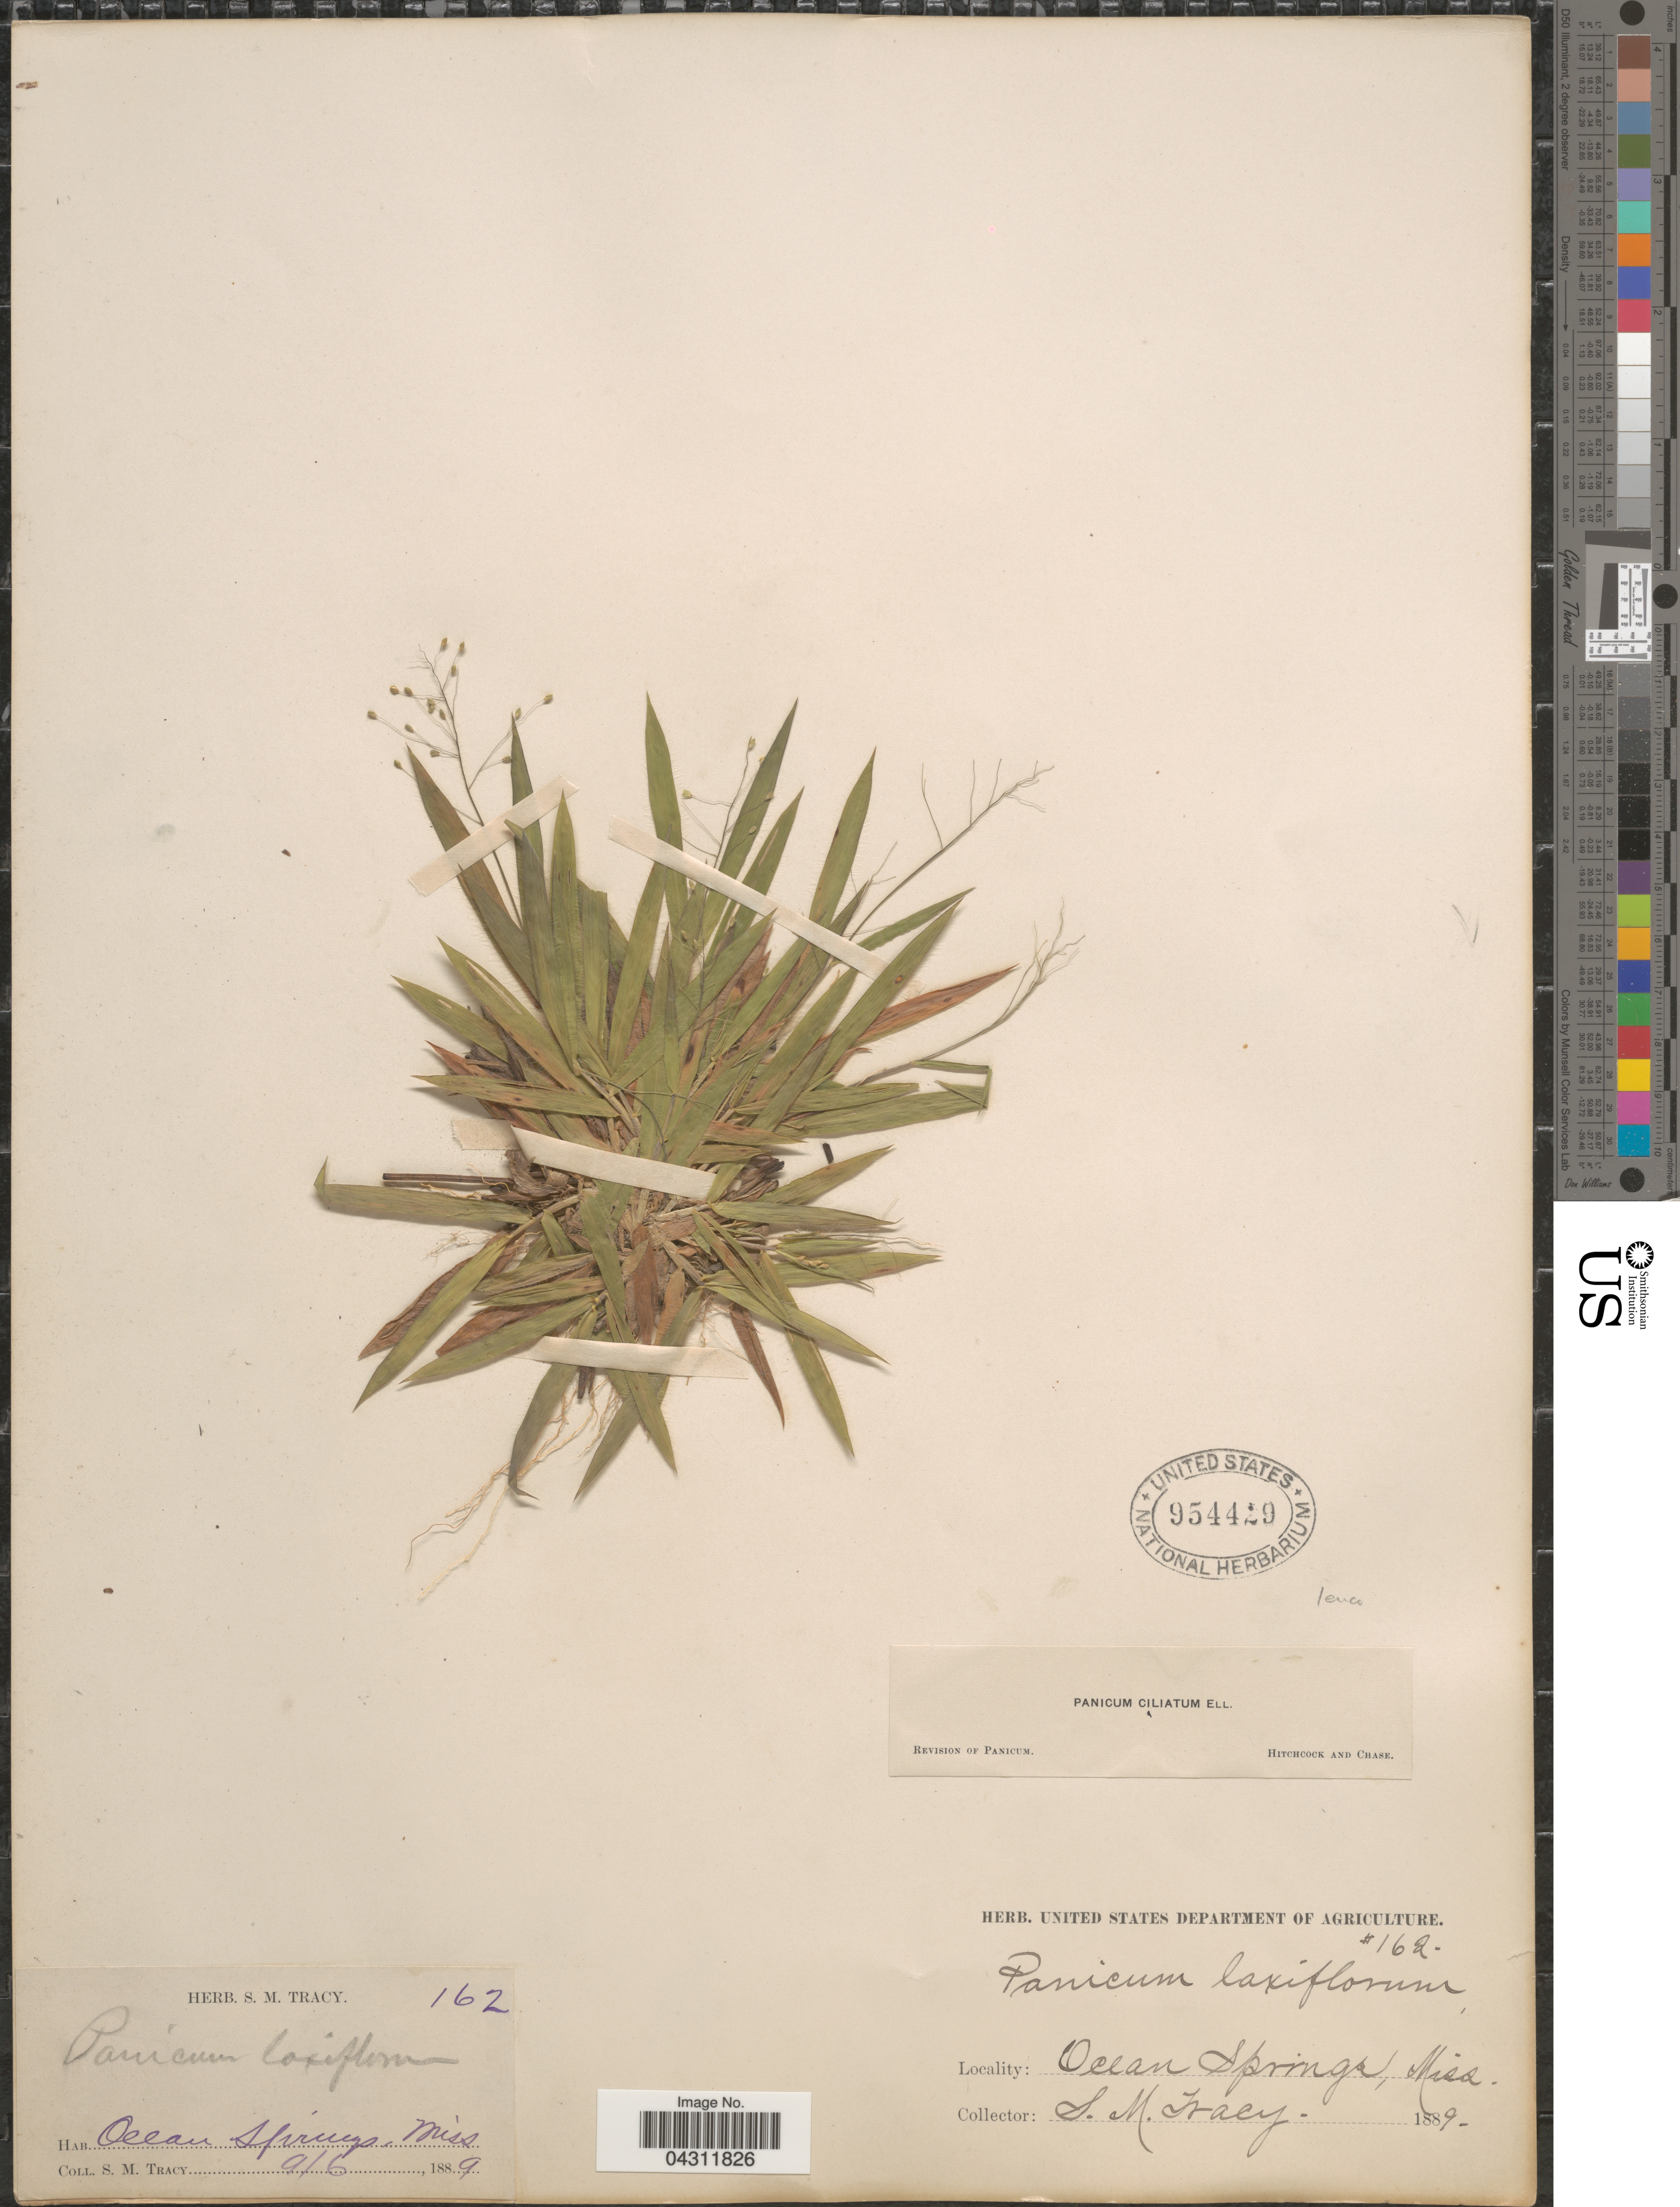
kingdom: Plantae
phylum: Tracheophyta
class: Liliopsida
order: Poales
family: Poaceae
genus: Dichanthelium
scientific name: Dichanthelium strigosum var. leucoblepharis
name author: (Trin.) Freckmann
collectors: S. M. Tracy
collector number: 162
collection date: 1889-09-06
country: United States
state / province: Mississippi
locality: Ocean Springs.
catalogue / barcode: US 954429